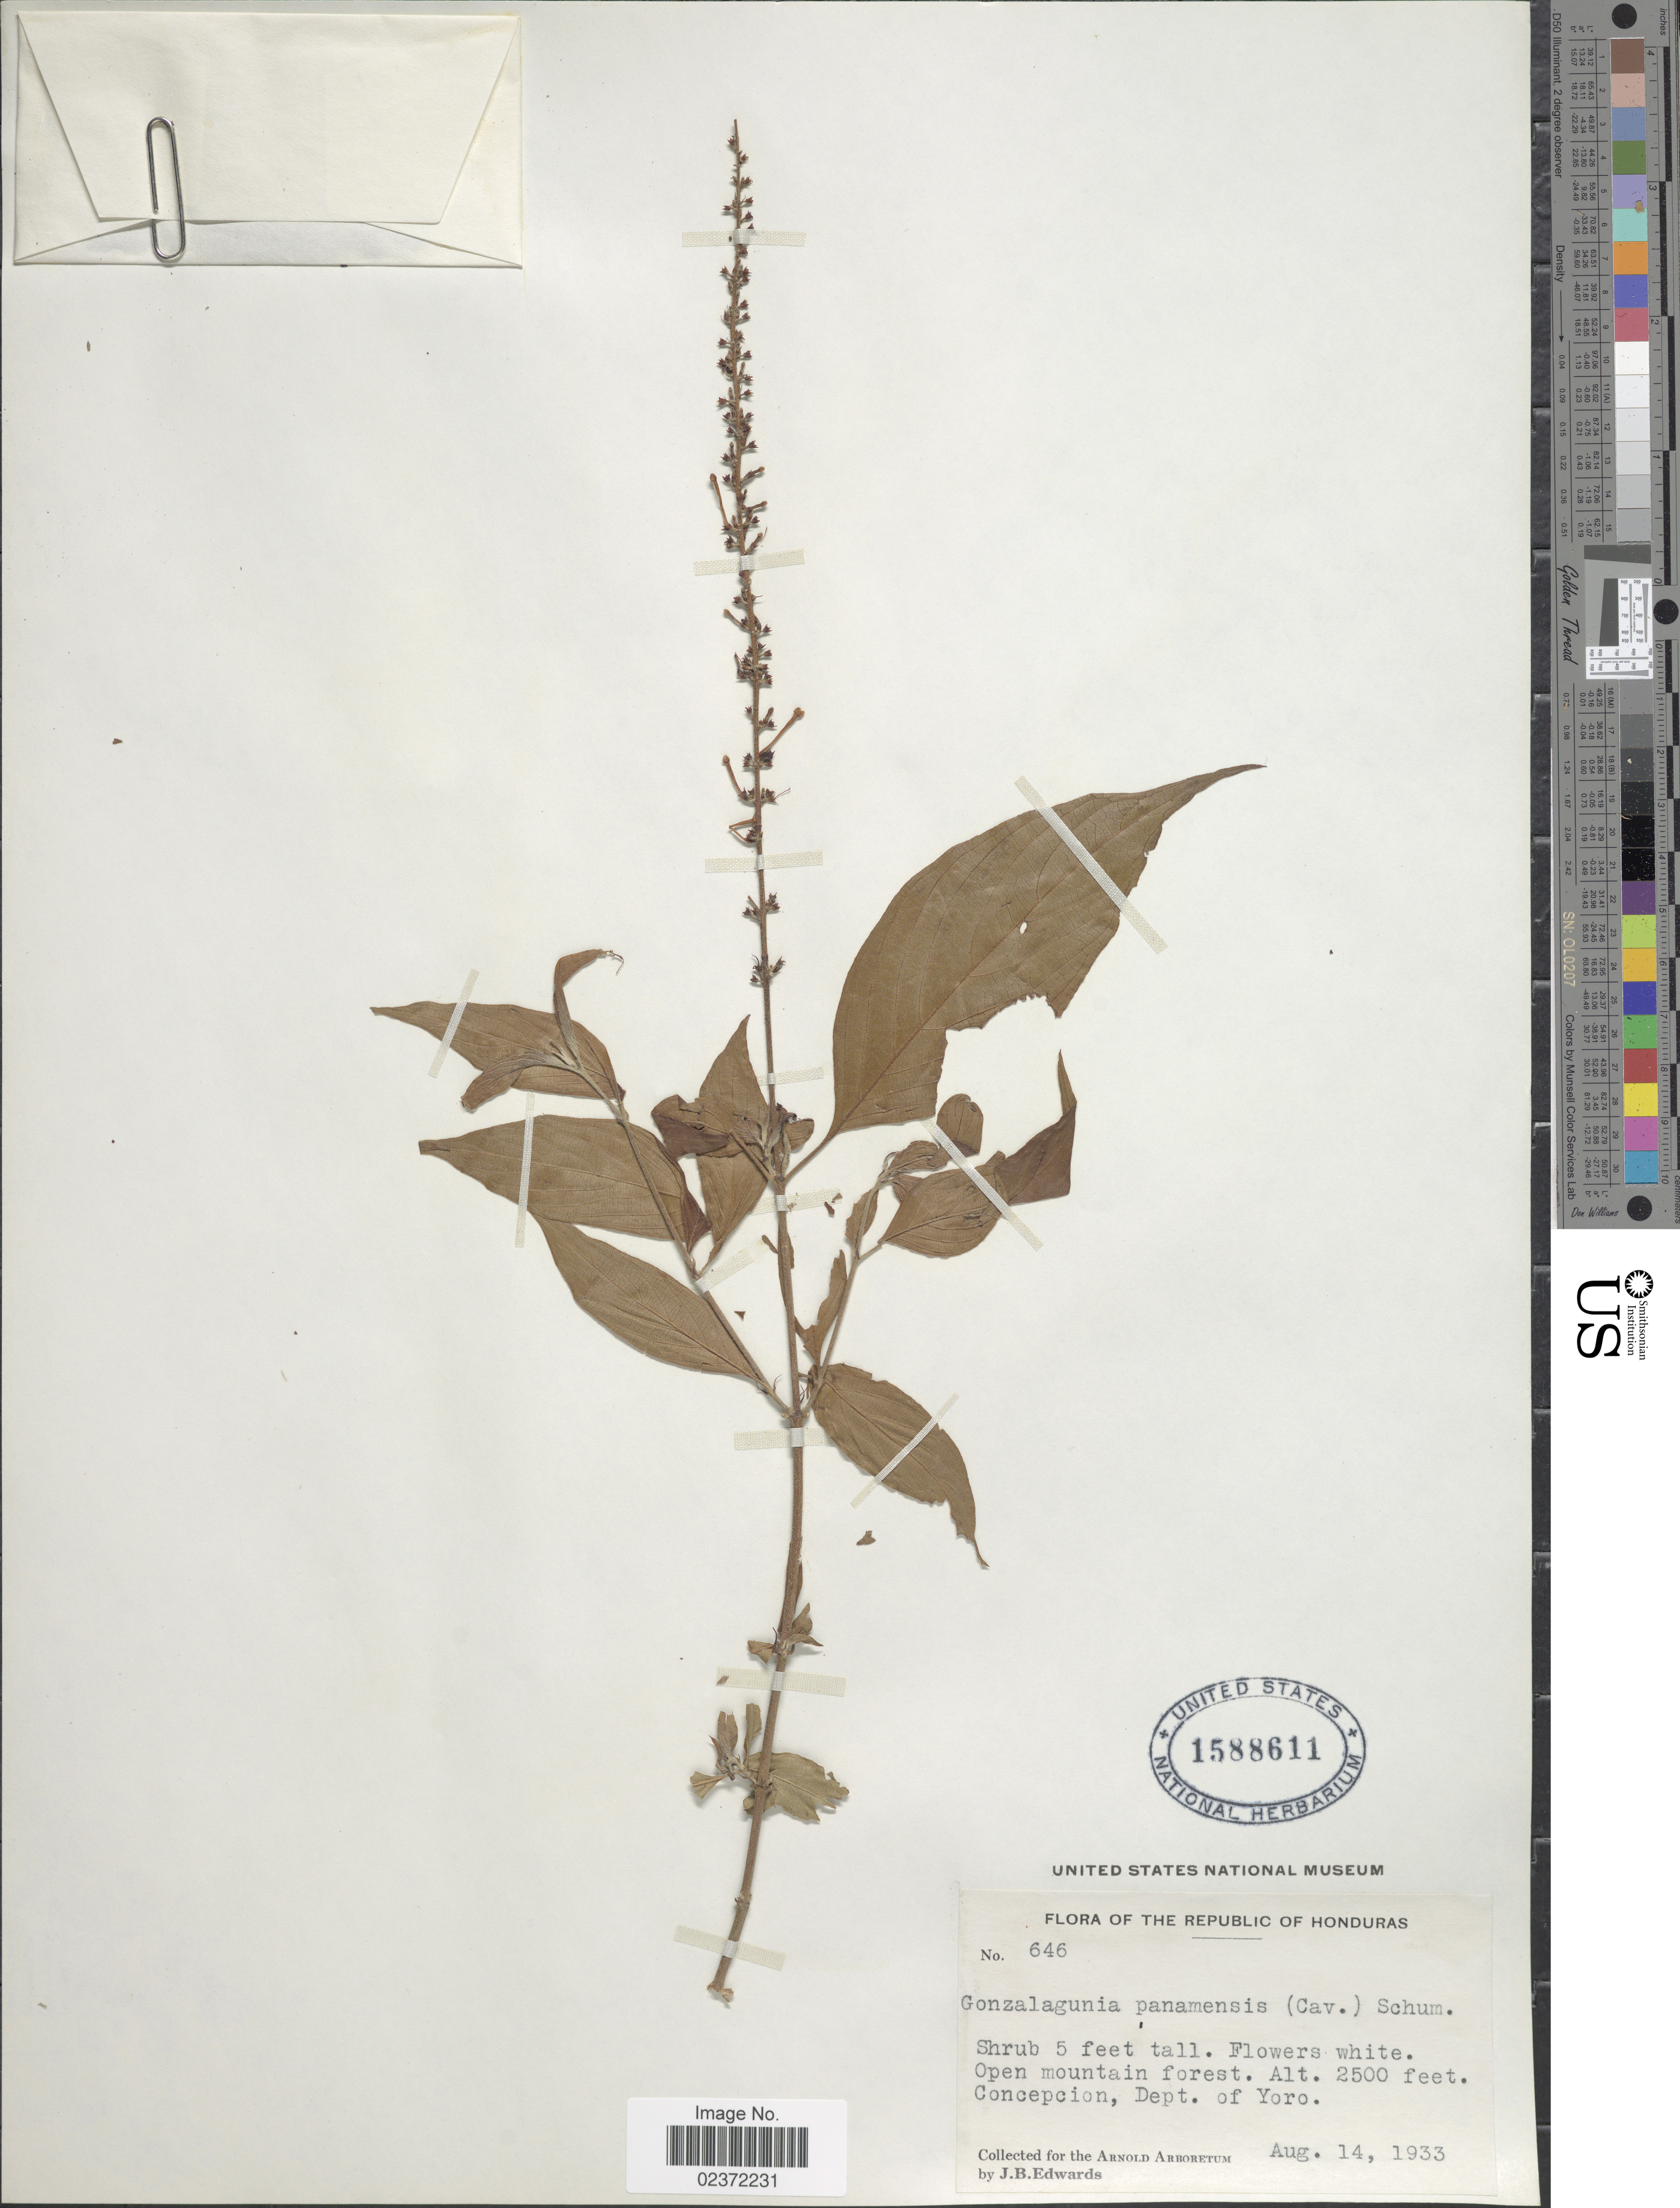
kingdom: Plantae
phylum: Tracheophyta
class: Magnoliopsida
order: Gentianales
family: Rubiaceae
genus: Gonzalagunia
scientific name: Gonzalagunia panamensis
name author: (Cav.) K. Schum.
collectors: J. B. Edwards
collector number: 646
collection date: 1933-08-14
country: Honduras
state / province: Yoro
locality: open mountain forest, Concepcion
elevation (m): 762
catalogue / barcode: US 1588611